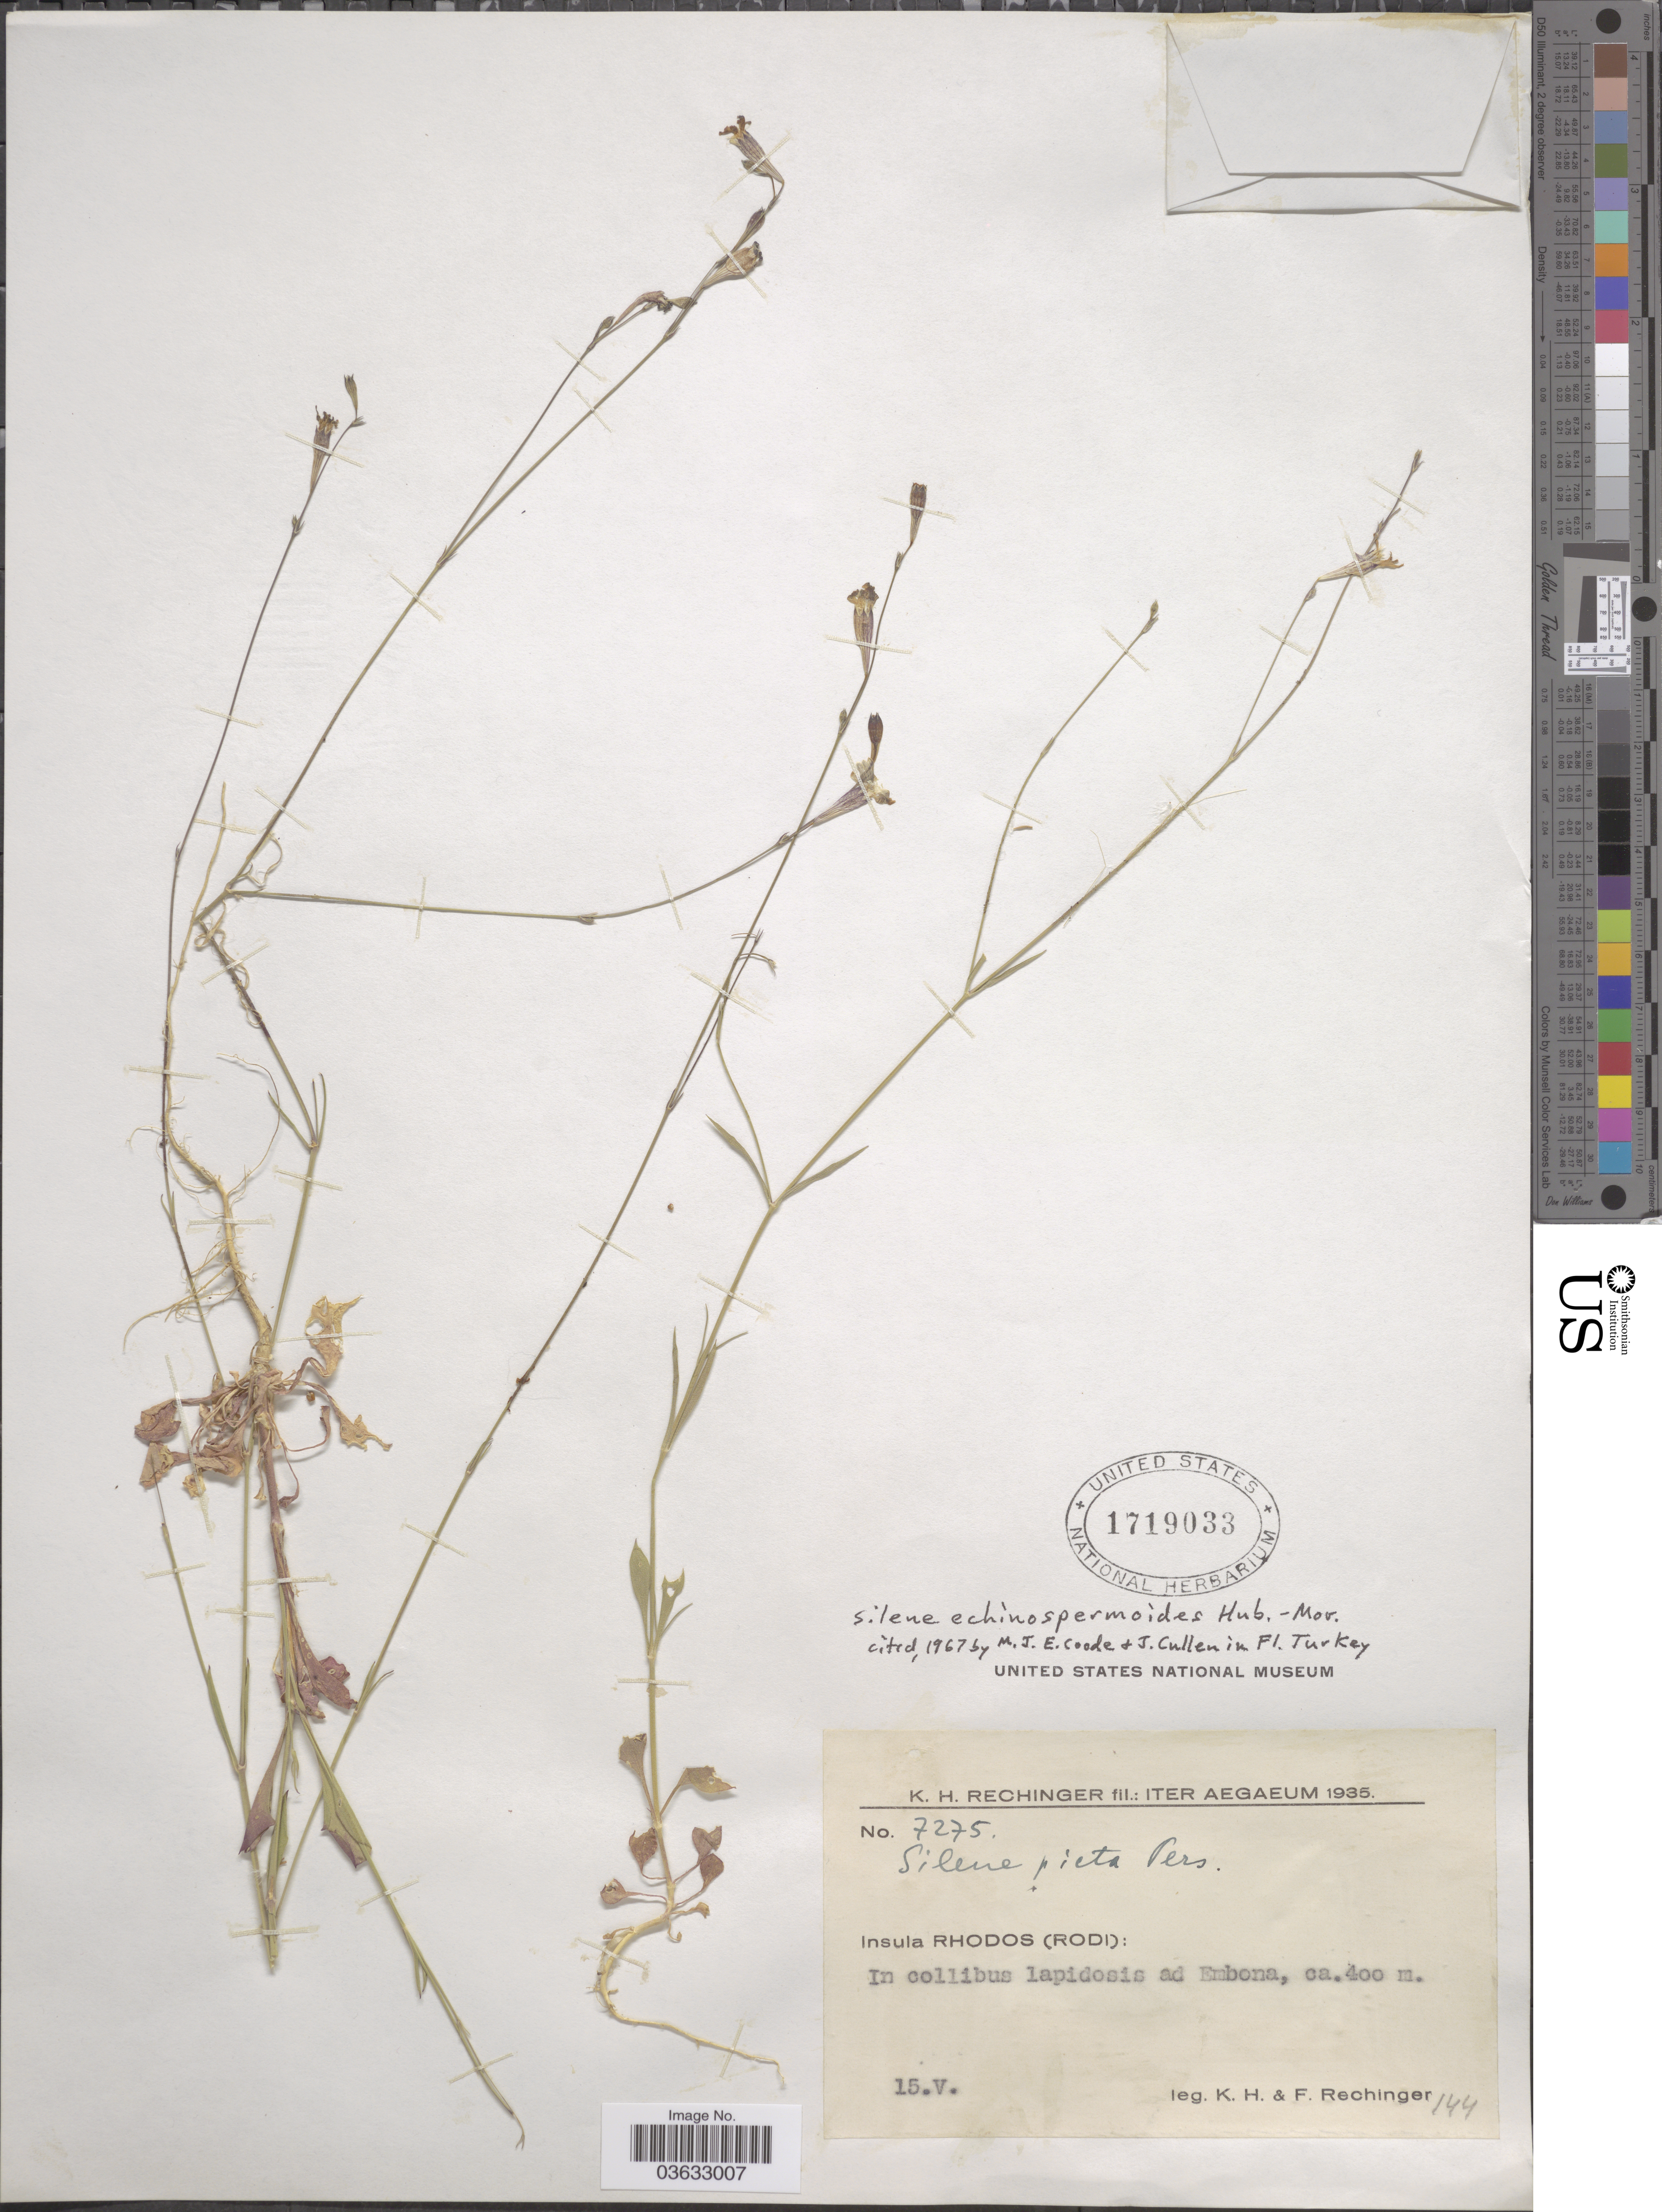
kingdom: Plantae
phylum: Tracheophyta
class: Magnoliopsida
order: Caryophyllales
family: Caryophyllaceae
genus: Silene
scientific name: Silene echinospermoides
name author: Hub.-Mor.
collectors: K. H. Rechinger & F. Rechinger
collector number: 7275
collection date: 1935-05-15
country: Greece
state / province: South Aegean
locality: Iter Aegæum. Insula Rhodos (Rodi): In collibus lapidosis ad Embona.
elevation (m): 400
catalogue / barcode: US 1719033